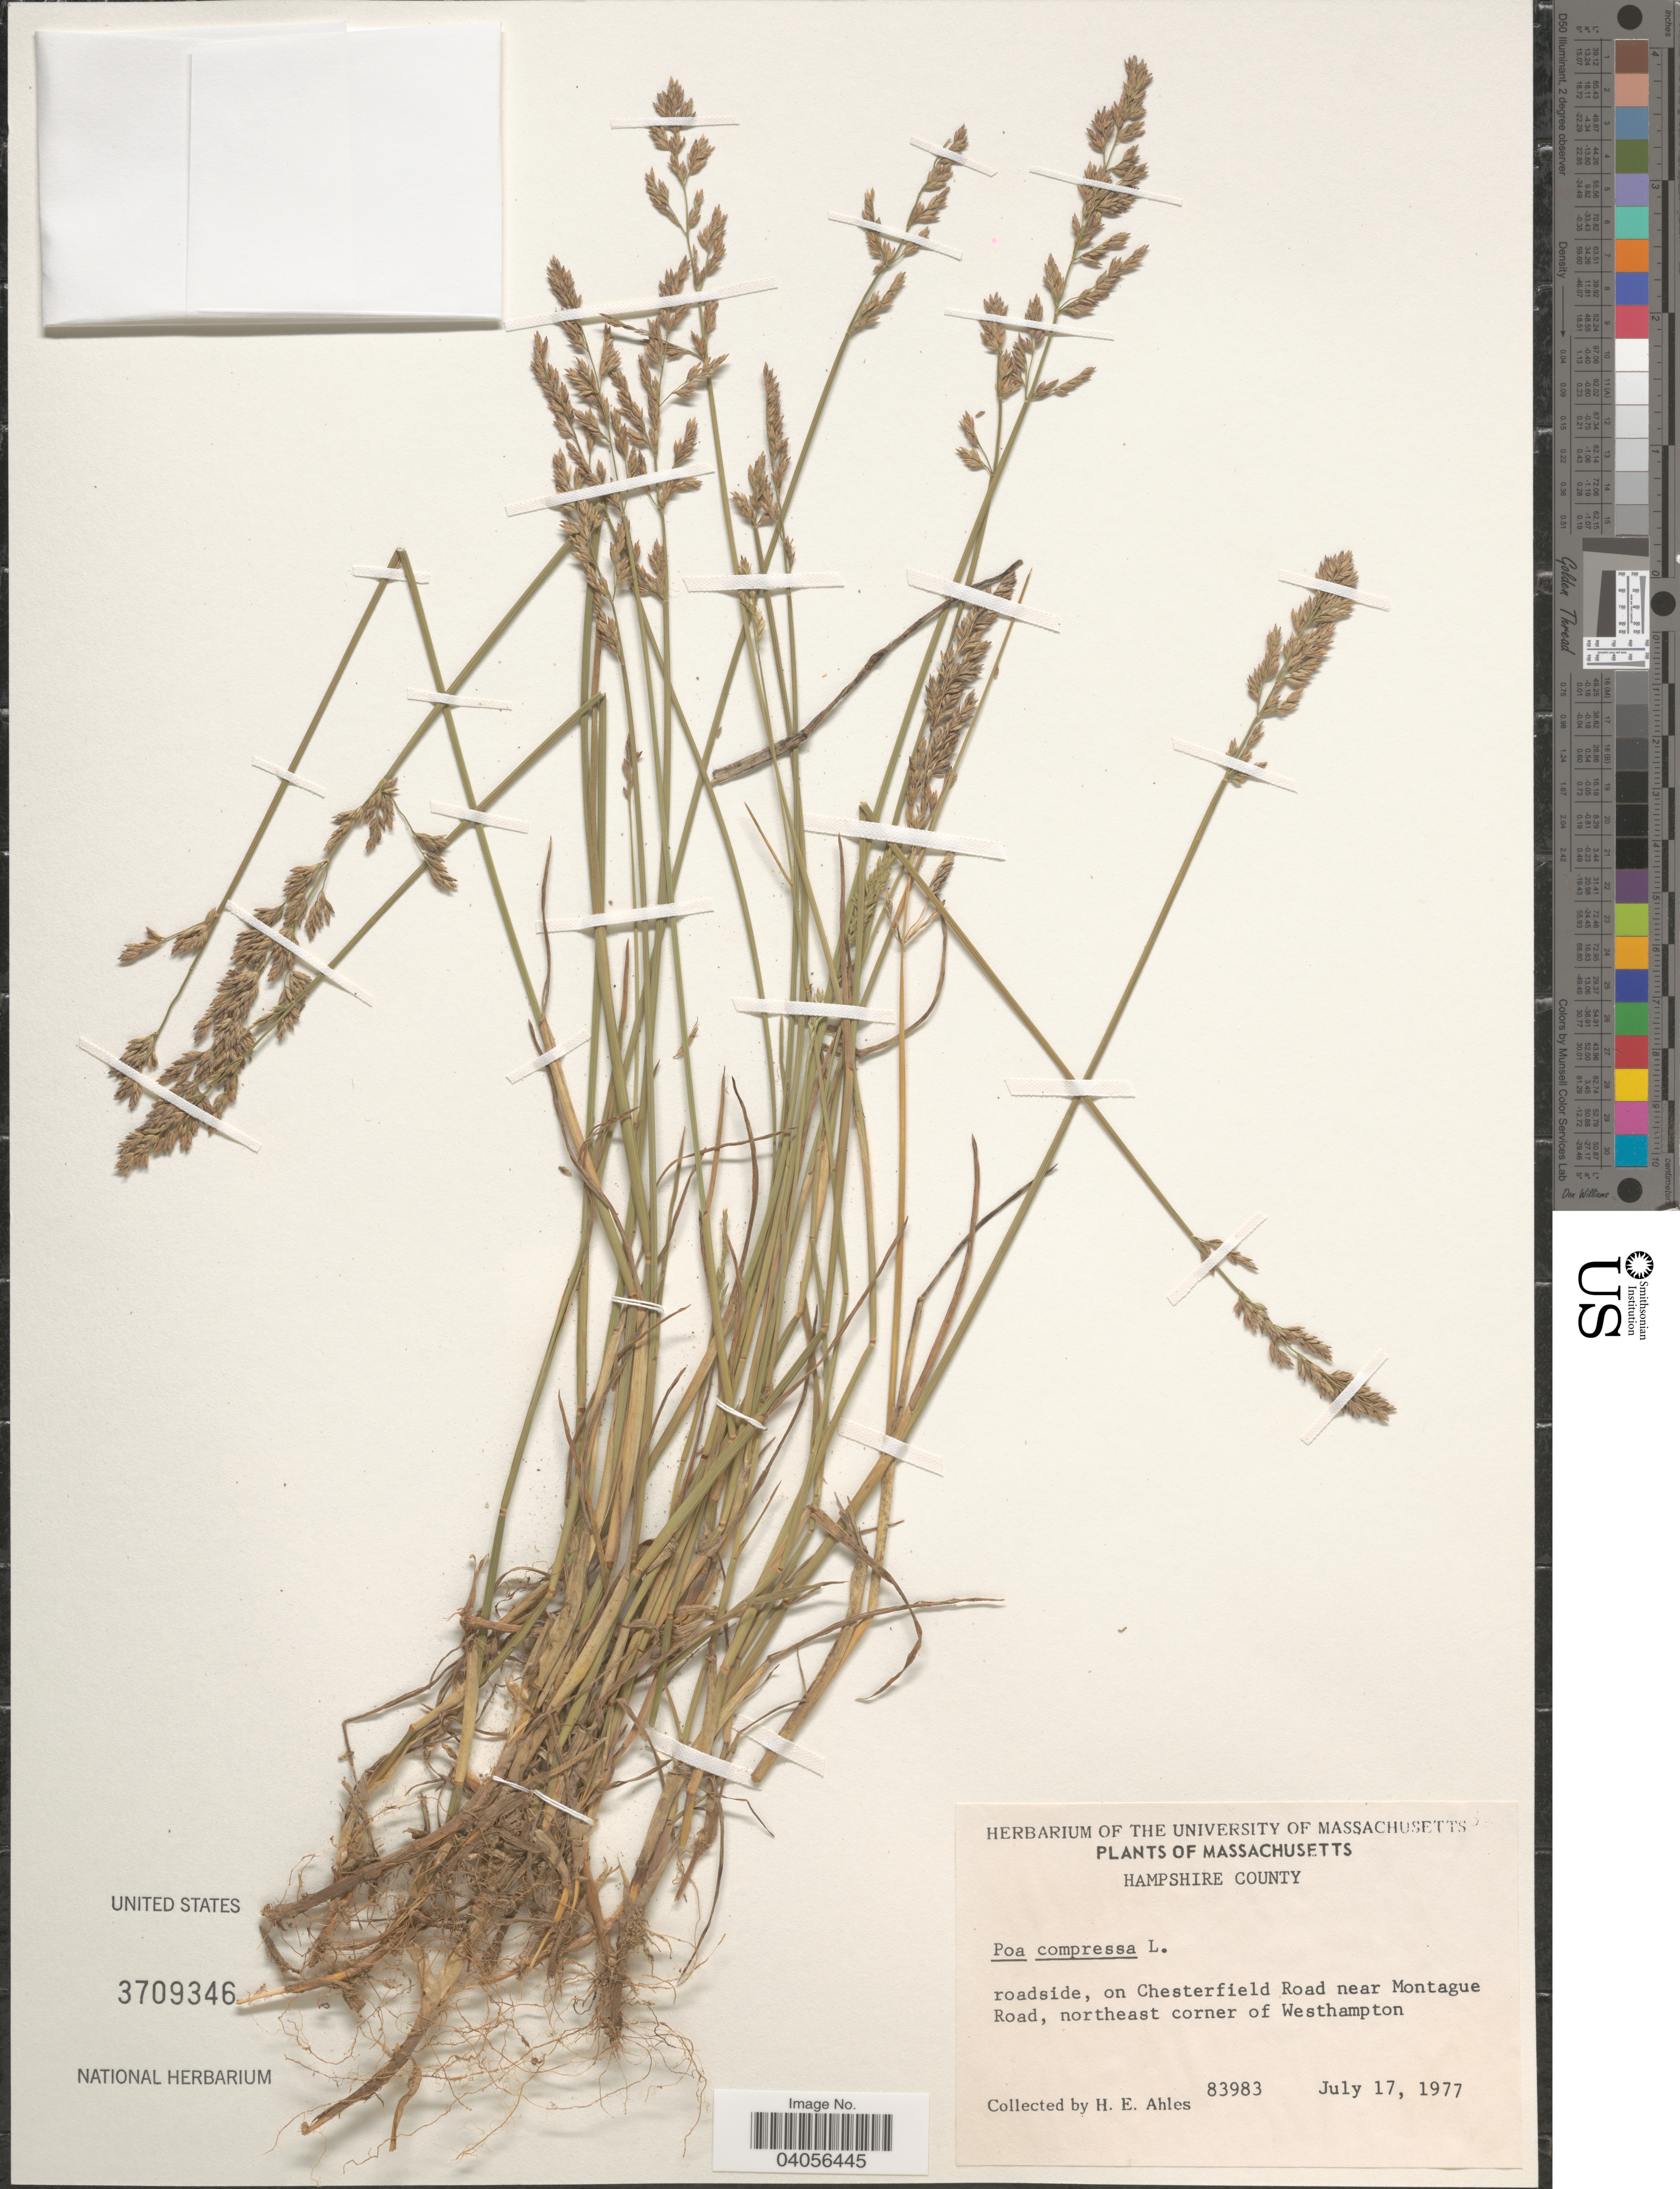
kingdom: Plantae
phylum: Tracheophyta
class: Liliopsida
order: Poales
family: Poaceae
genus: Poa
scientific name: Poa compressa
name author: L.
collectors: H. E. Ahles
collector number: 83983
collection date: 1977-07-17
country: United States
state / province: Massachusetts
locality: Hampshire County. On Chesterfield Road near Montague Road, northeast corner of Westhampton.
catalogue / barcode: US 3709346